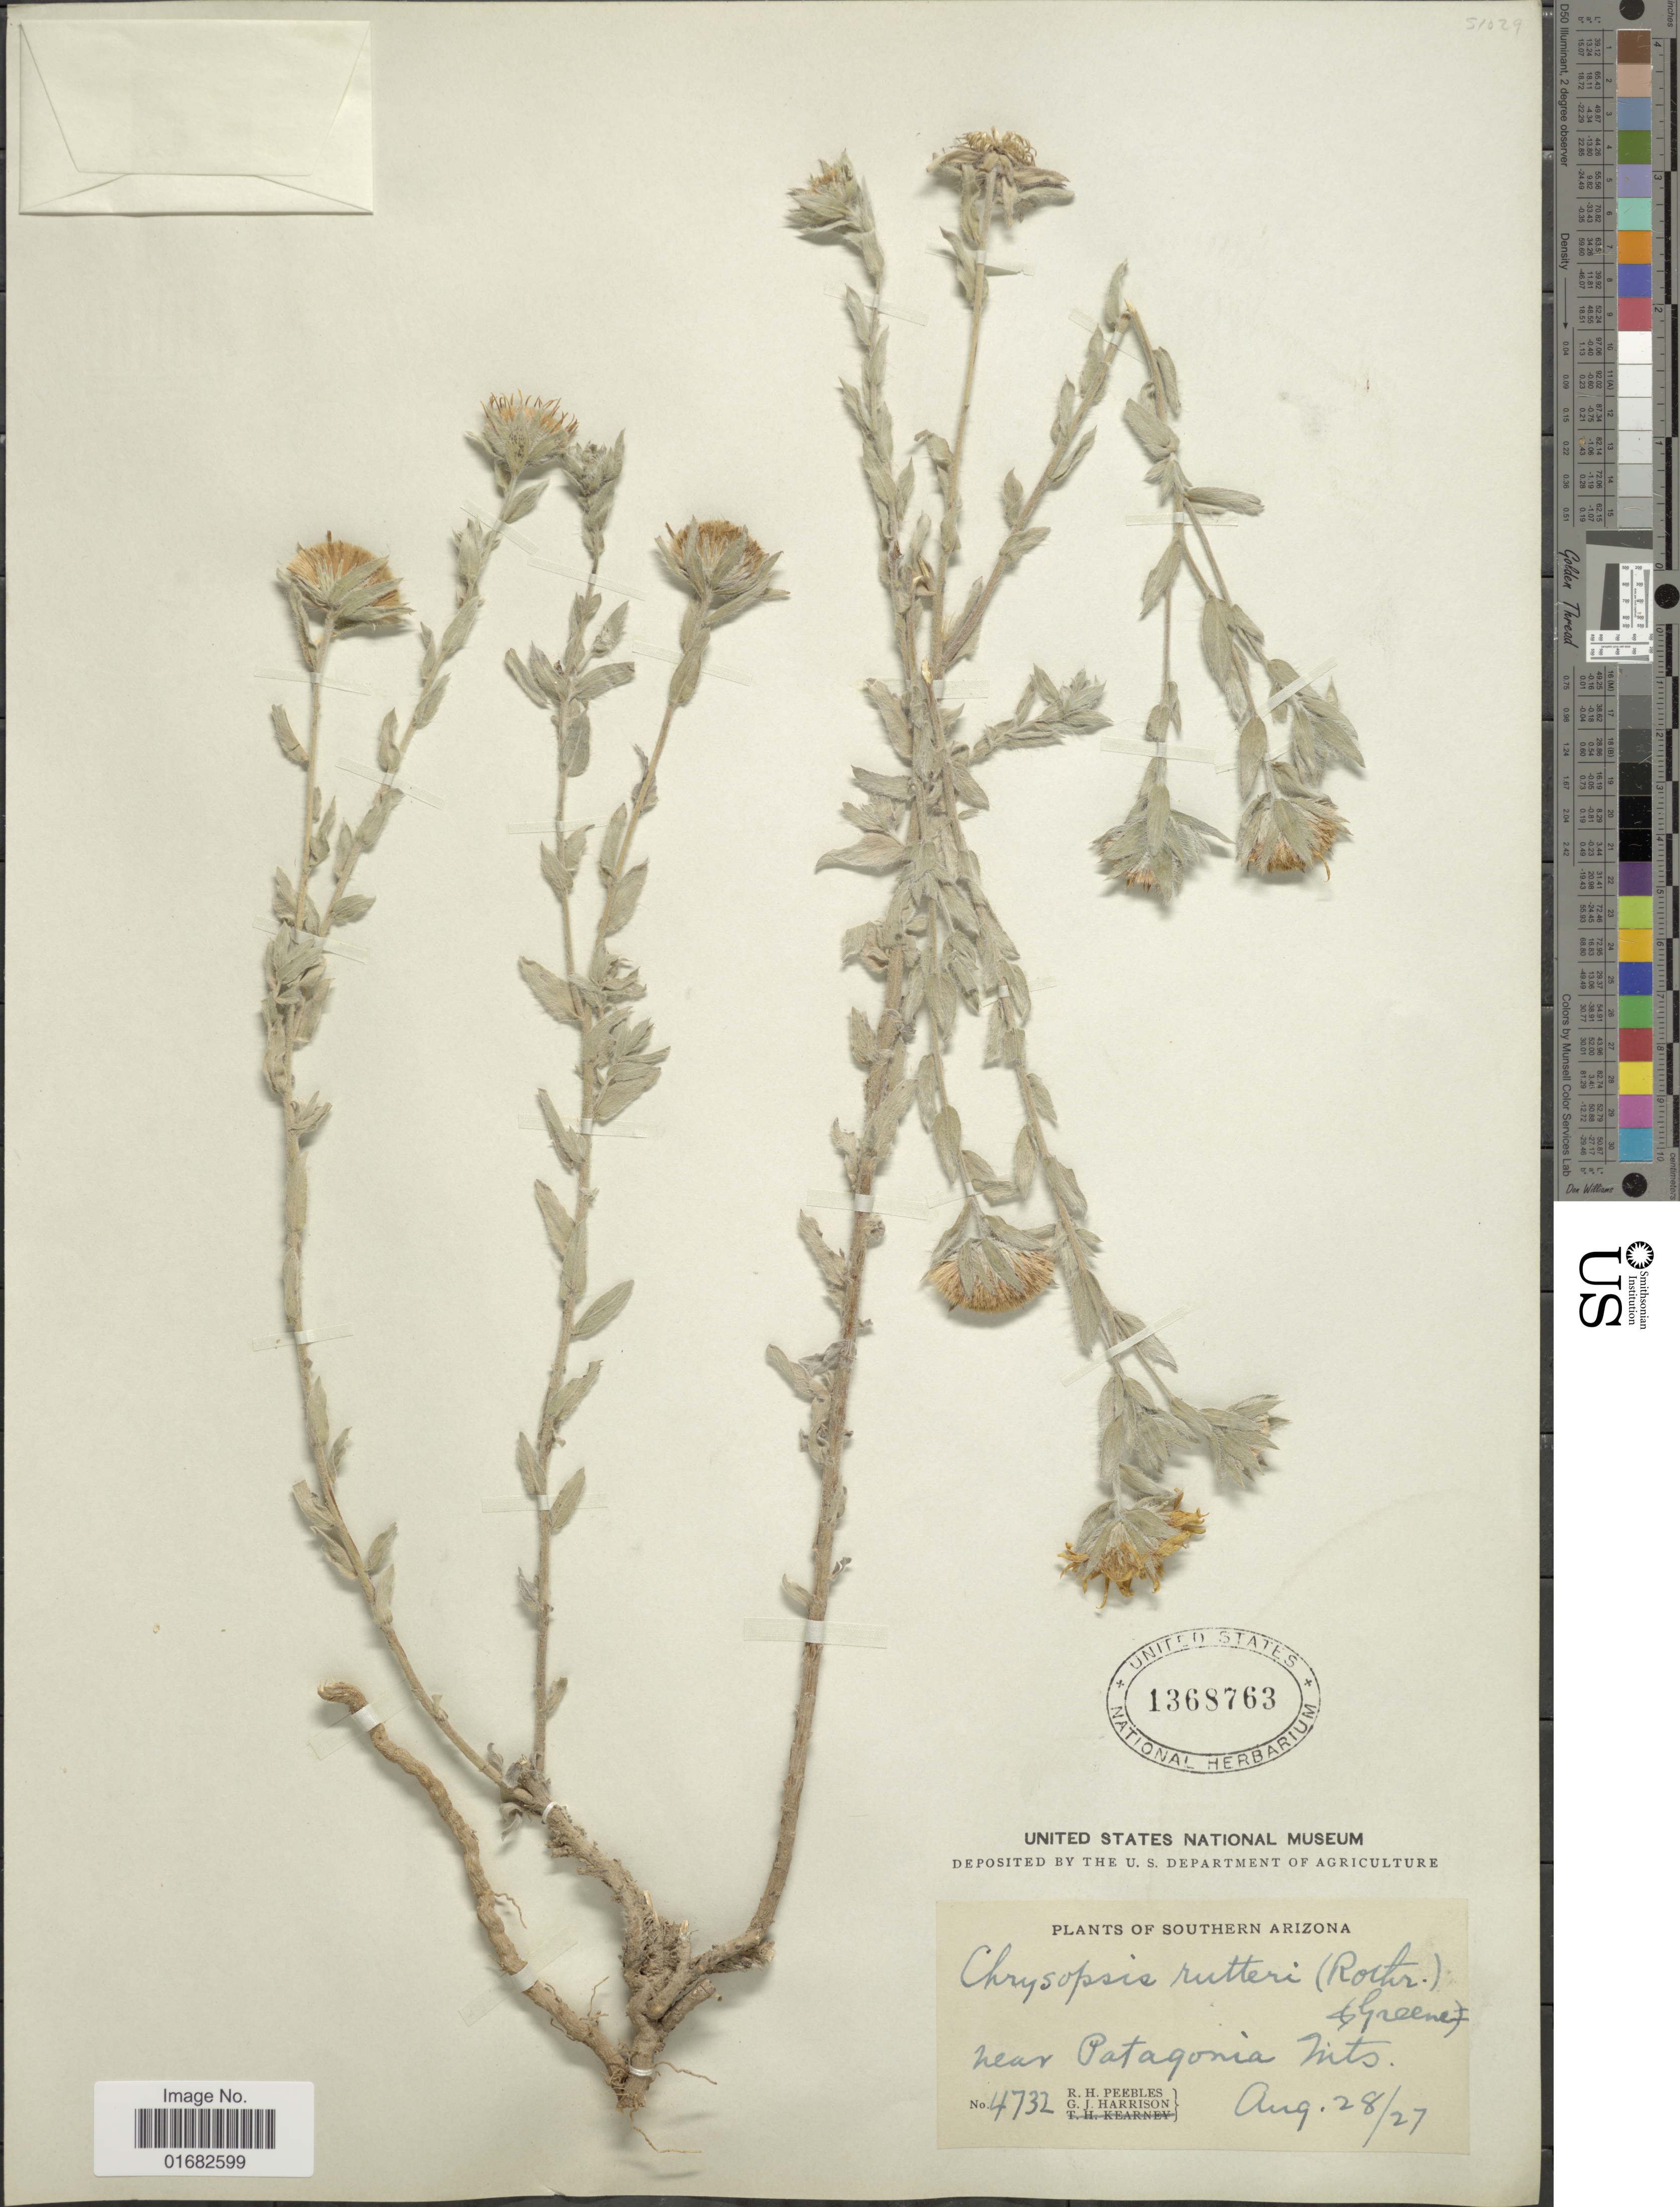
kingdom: Plantae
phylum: Tracheophyta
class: Magnoliopsida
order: Asterales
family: Asteraceae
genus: Heterotheca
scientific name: Heterotheca rutteri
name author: (Rothr.) Shinners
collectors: R. H. Peebles & G. J. Harrison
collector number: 4732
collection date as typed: Transcribed d/m/y: 28/8/27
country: United States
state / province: Arizona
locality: Southern Arizona. near Patagonia Mts.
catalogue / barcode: US 1368763